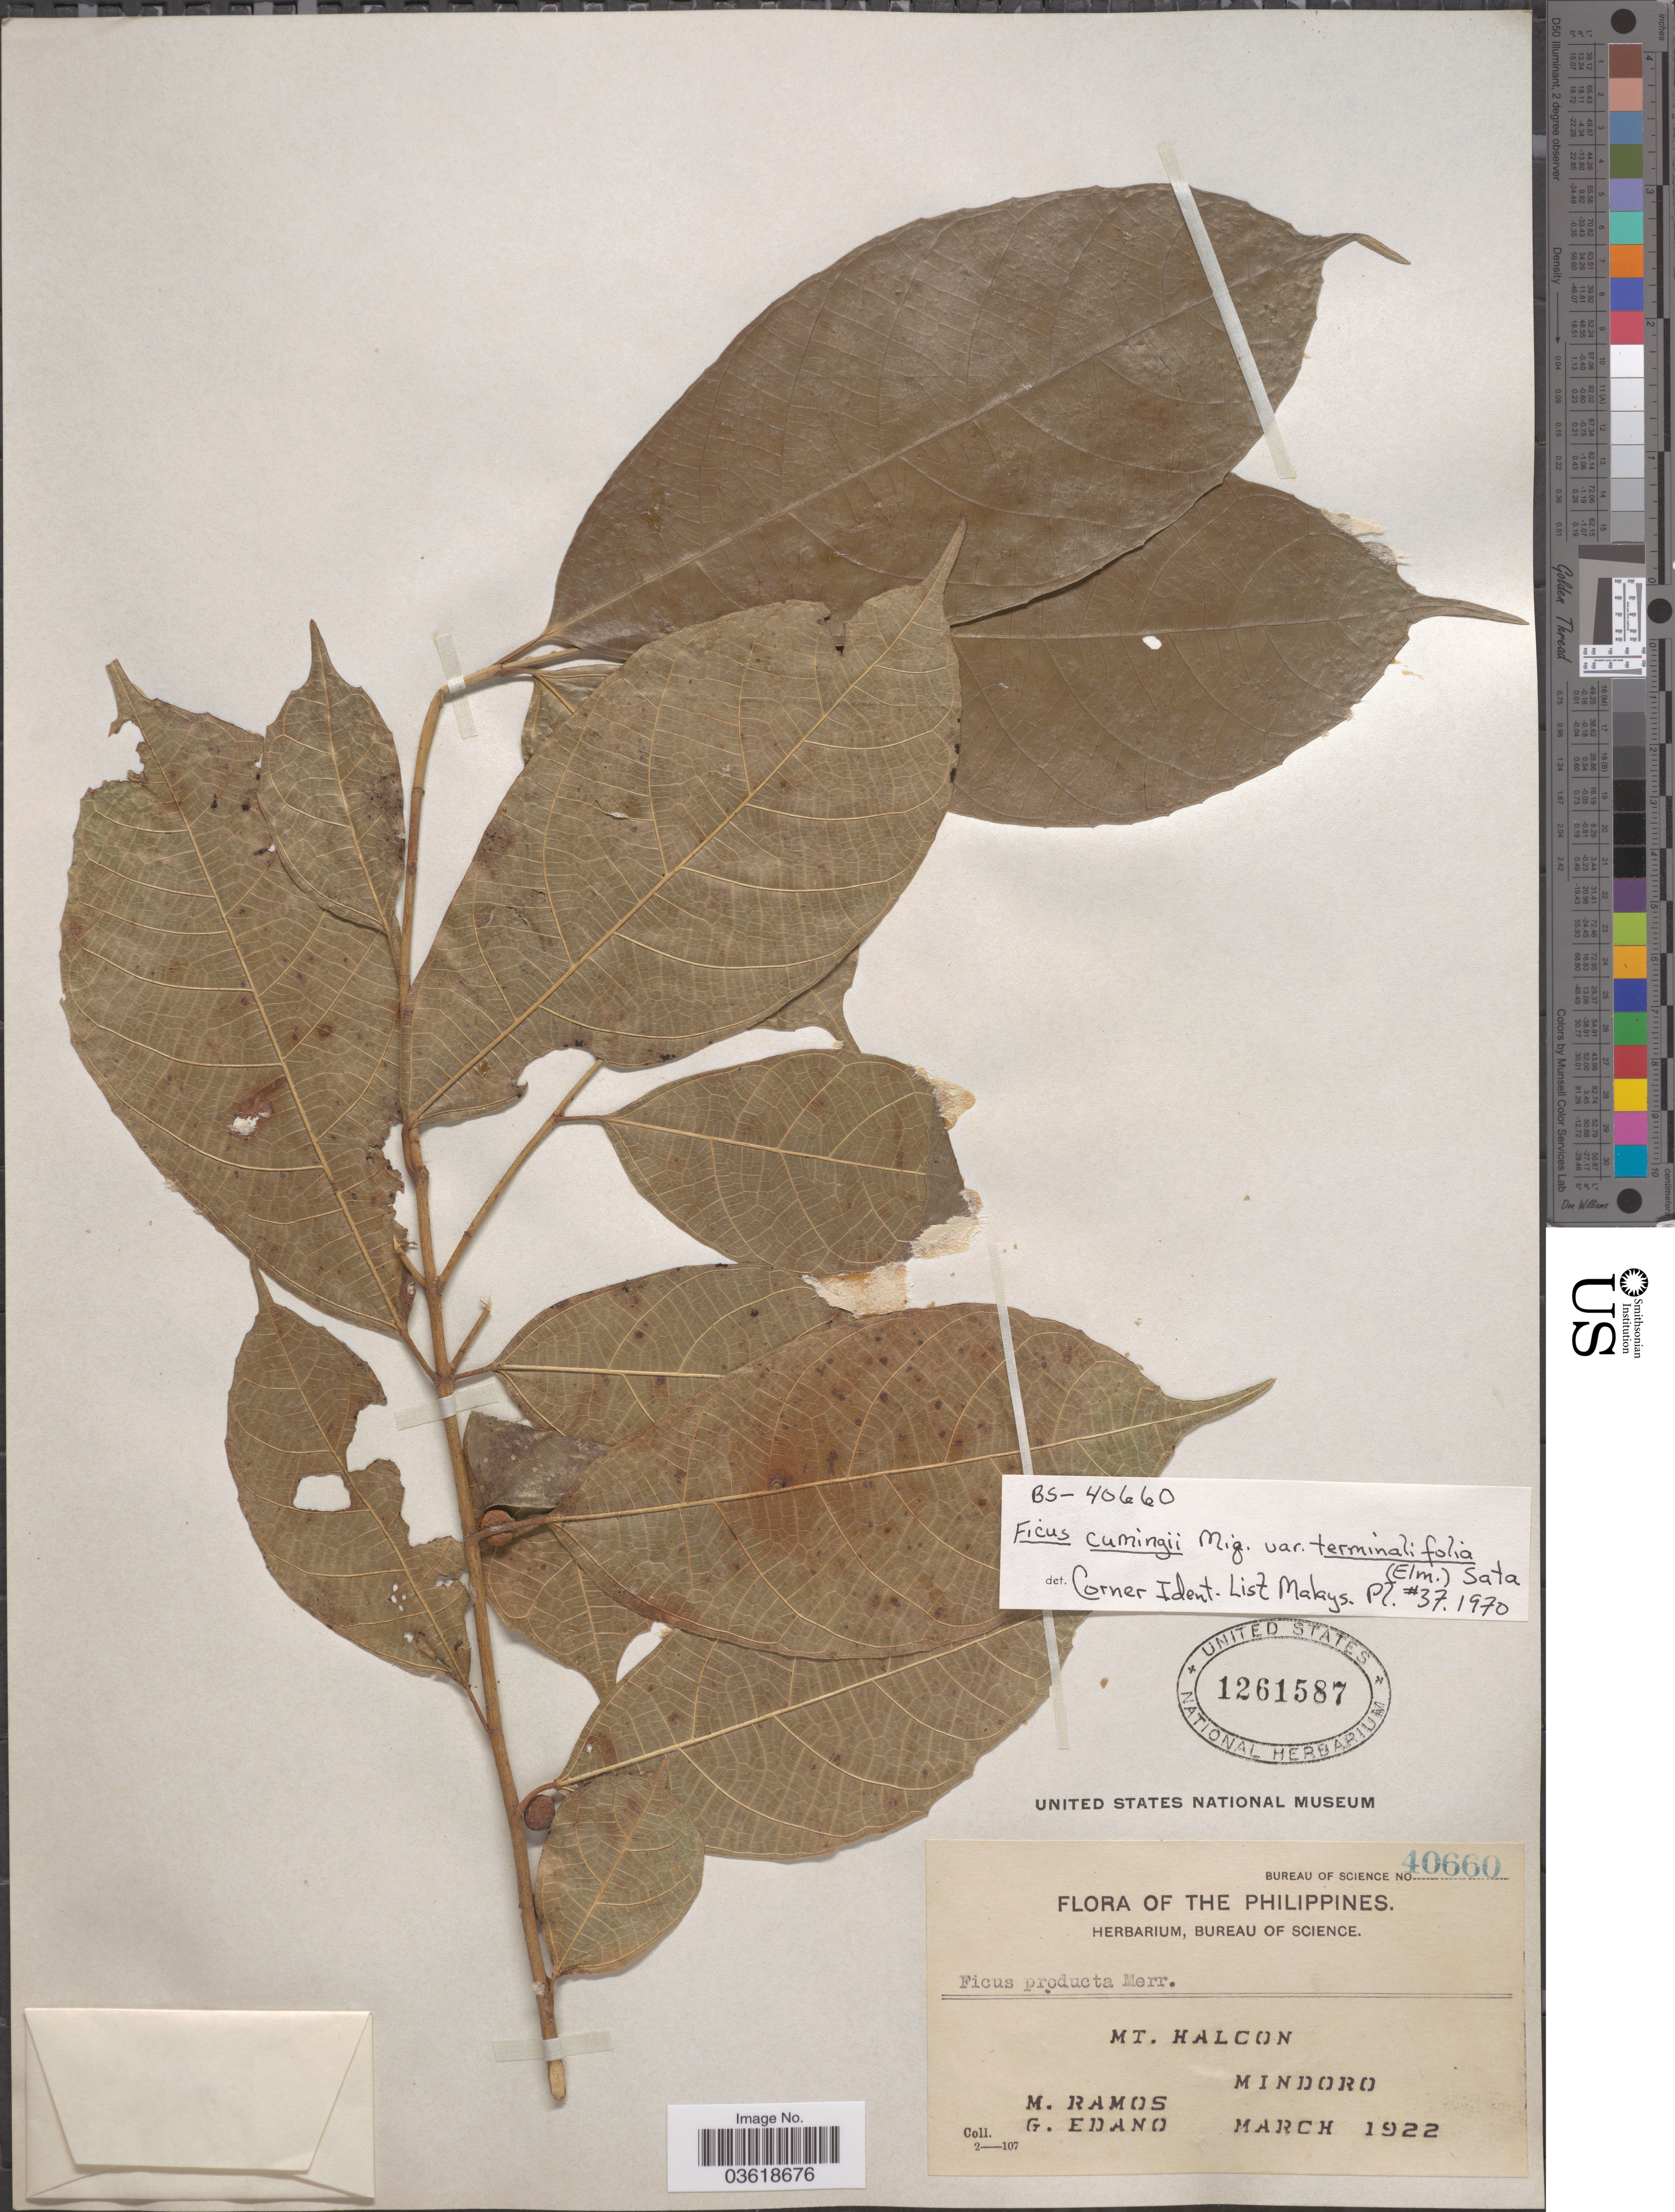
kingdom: Plantae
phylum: Tracheophyta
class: Magnoliopsida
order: Rosales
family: Moraceae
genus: Ficus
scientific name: Ficus cumingii var. terminalifolia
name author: (Elmer) Sata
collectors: M. Ramos & G. Edaño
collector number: Bureau of Science 40660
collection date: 1922-03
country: Philippines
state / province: Mimaropa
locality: Mt. Halcon. Mindoro.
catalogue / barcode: US 1261587